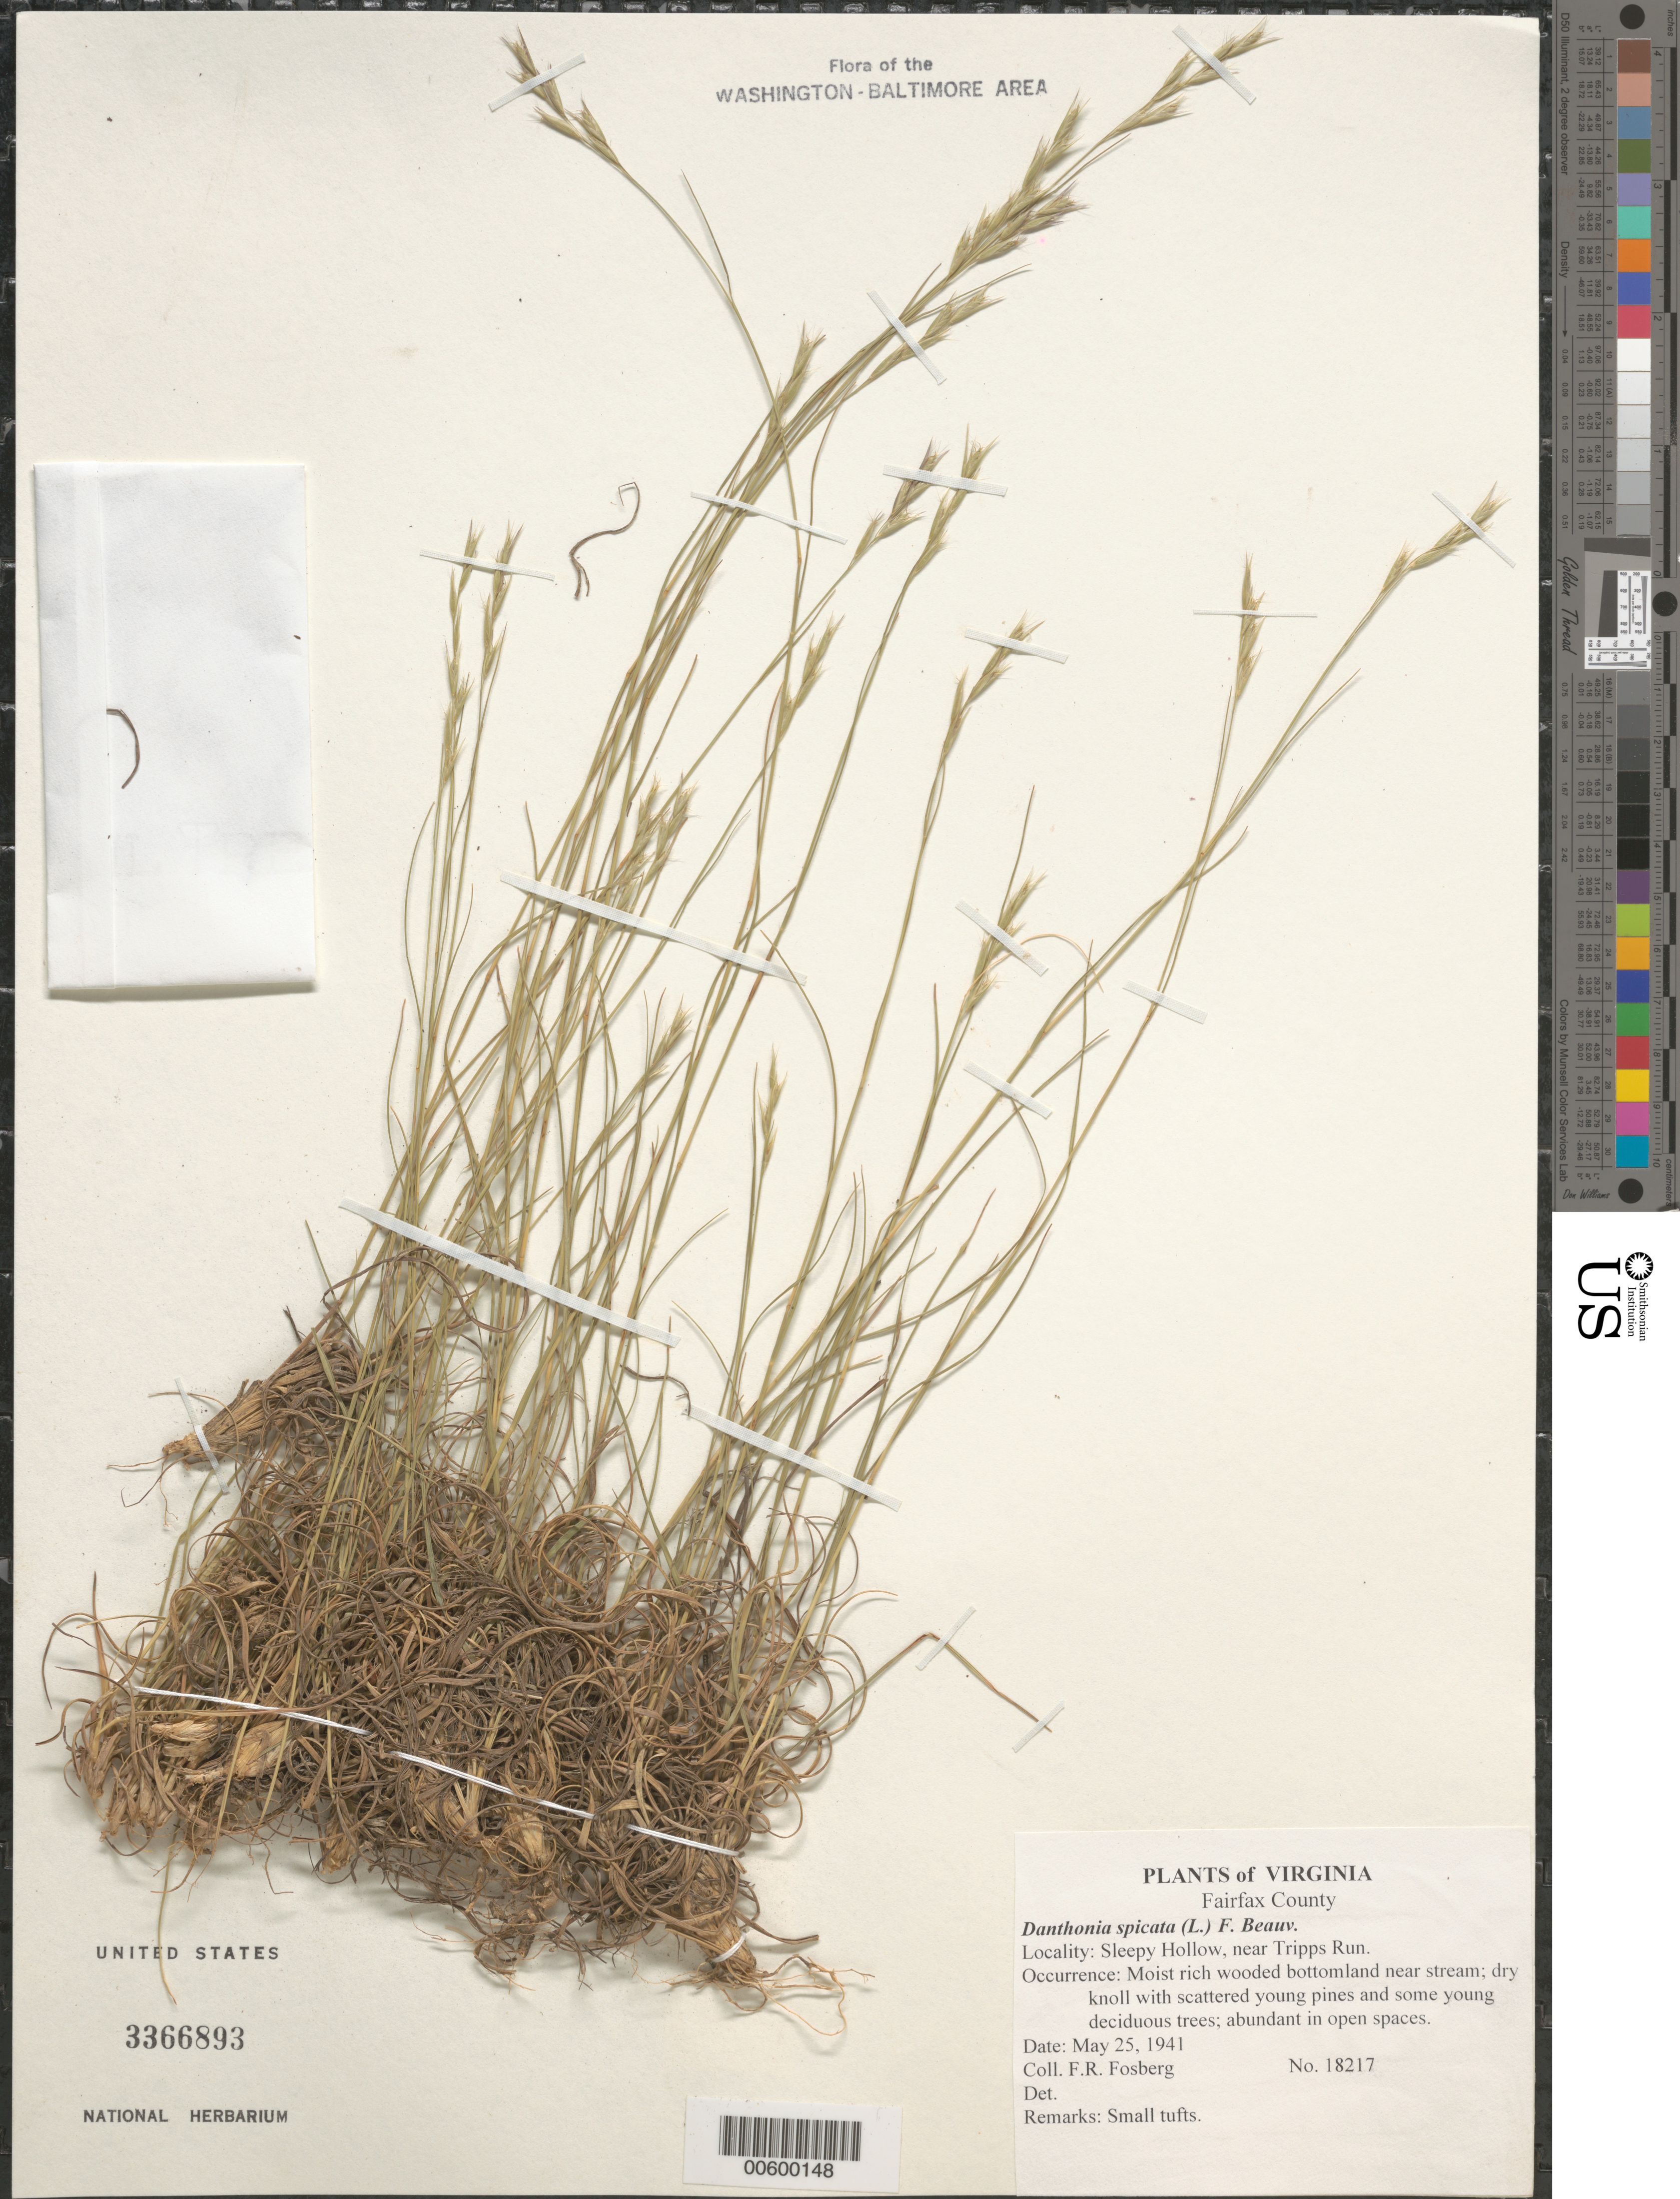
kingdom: Plantae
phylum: Tracheophyta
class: Liliopsida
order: Poales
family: Poaceae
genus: Danthonia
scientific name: Danthonia spicata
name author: (L.) P. Beauv. ex Roem. & Schult.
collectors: F. R. Fosberg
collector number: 18217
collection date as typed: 25 May 1941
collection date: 1941-05-25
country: United States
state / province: Virginia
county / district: Fairfax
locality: Sleepy Hollow, near Tripps Run.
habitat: Moist rich wooded bottomland near stream; dry knoll with scattered young pines and some young deciduous trees; abundant in op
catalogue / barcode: US 3366893